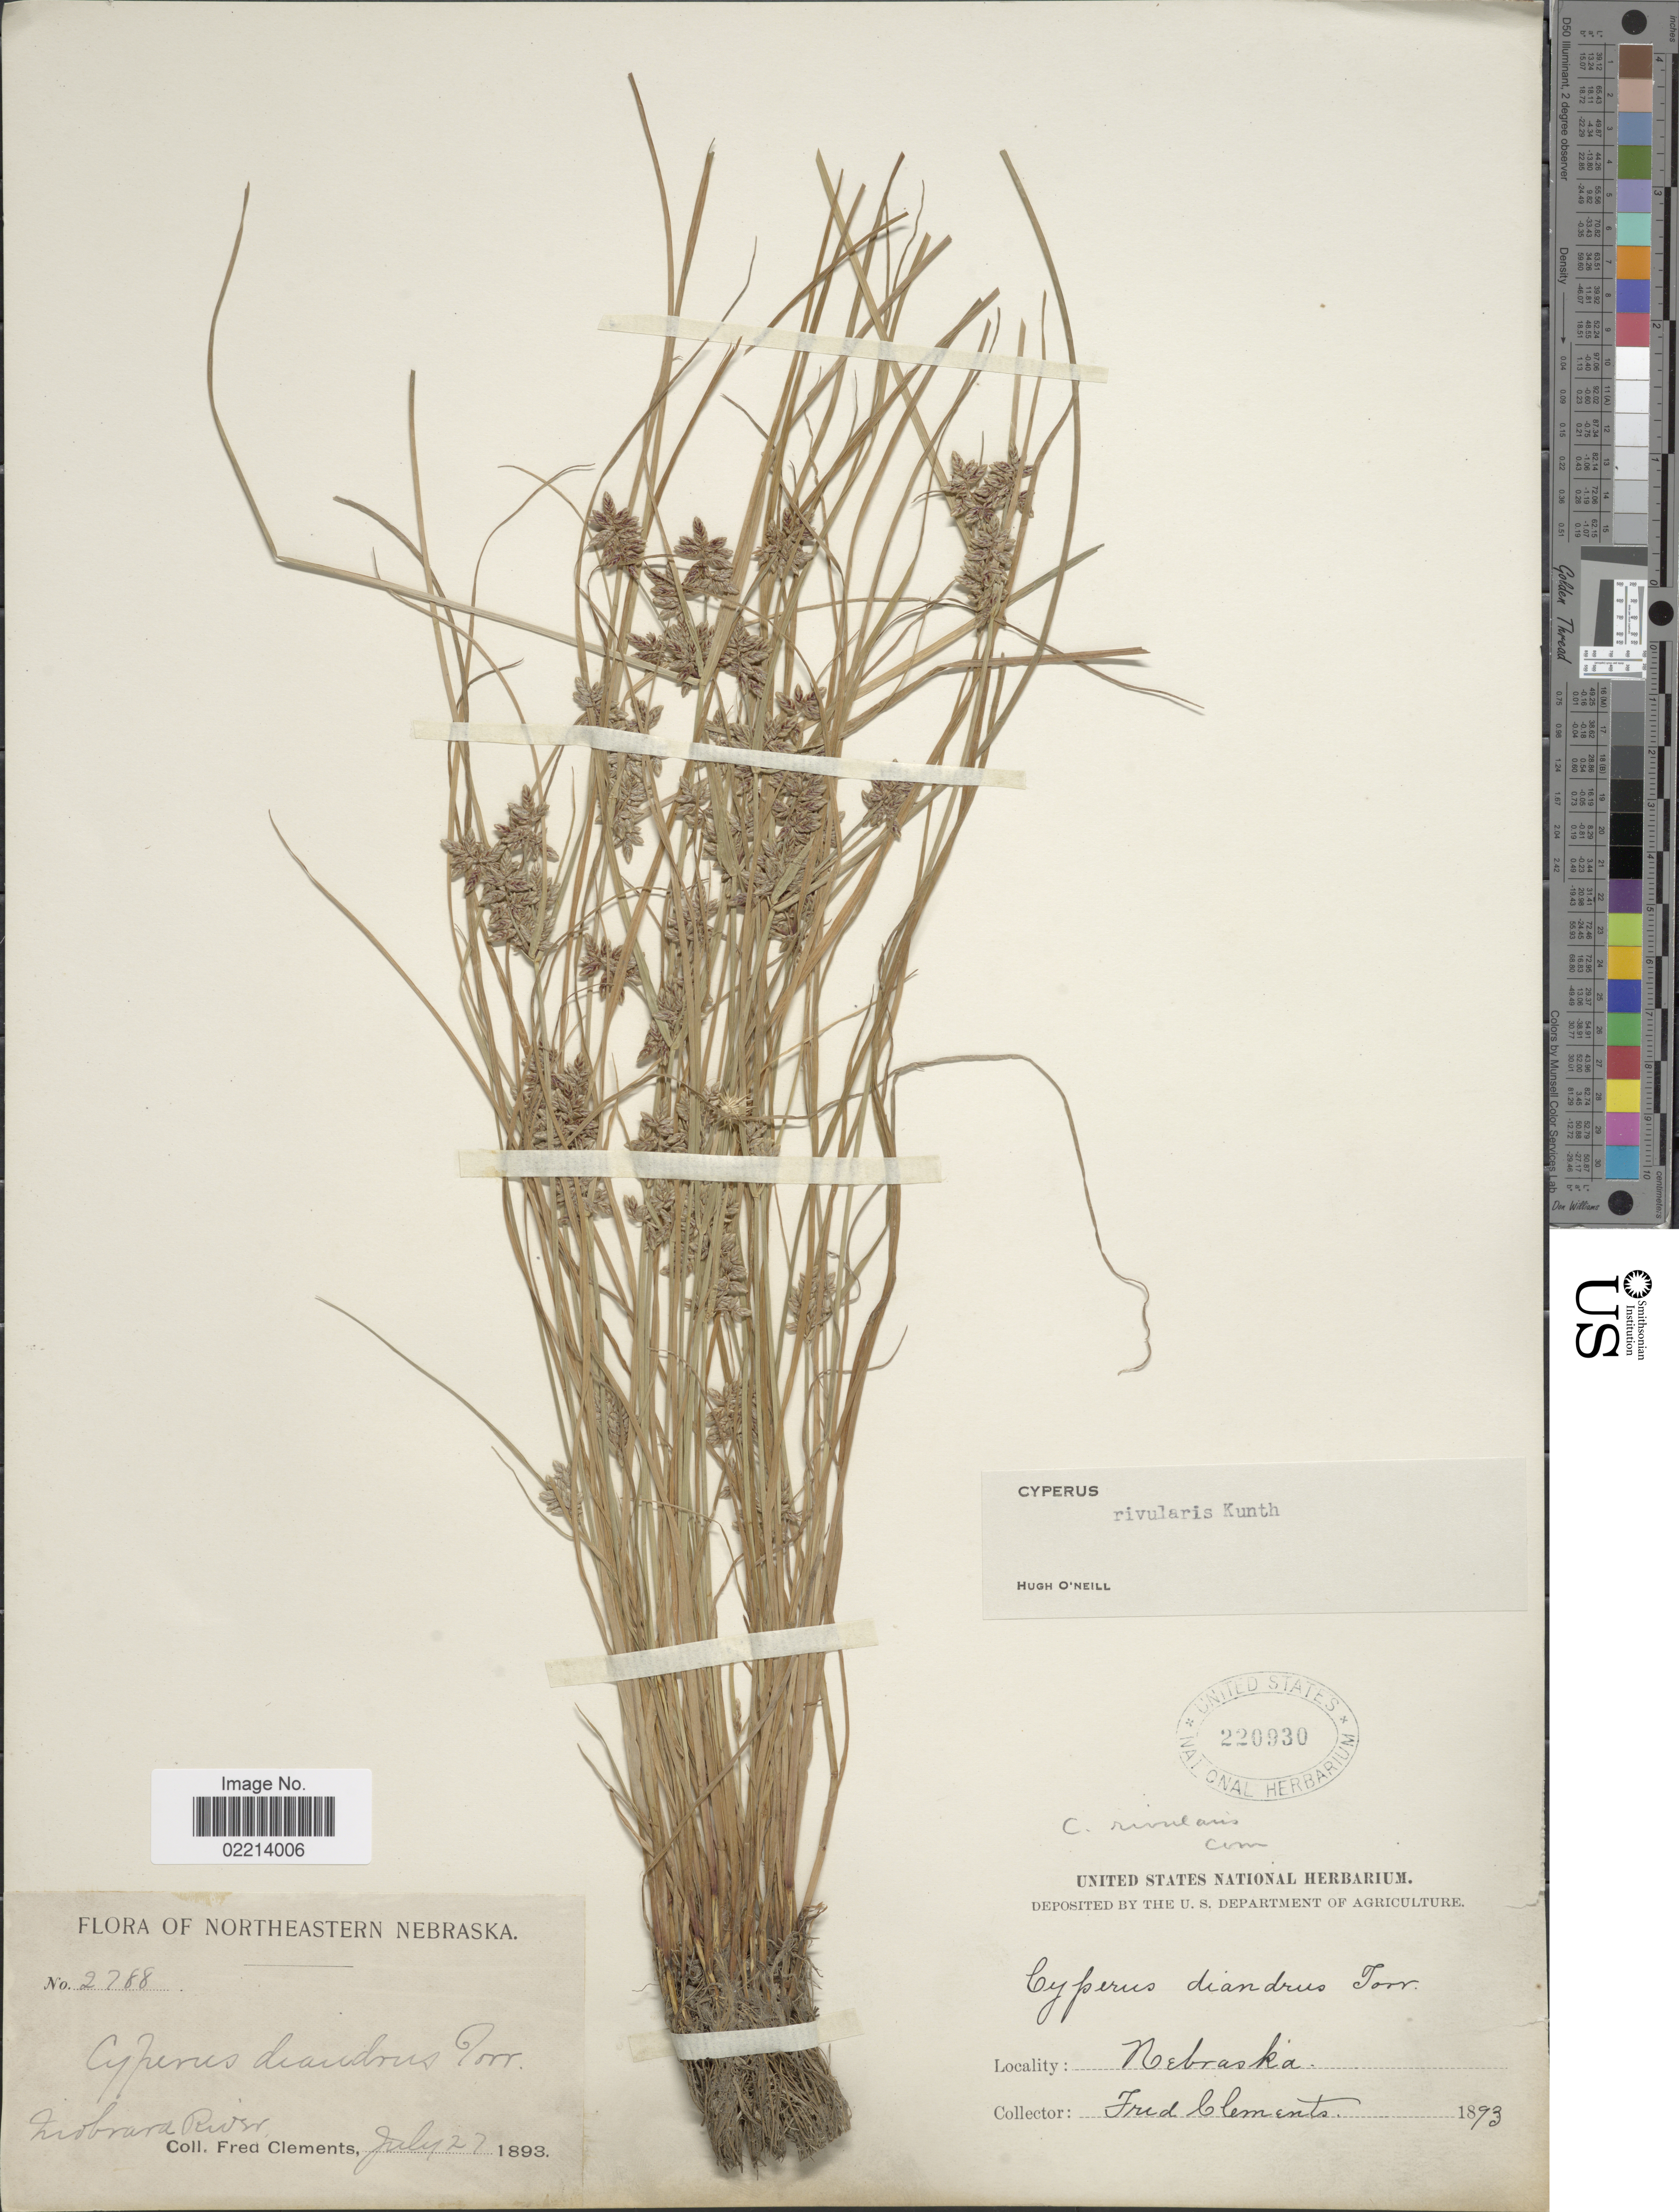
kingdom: Plantae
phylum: Tracheophyta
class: Liliopsida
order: Poales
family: Cyperaceae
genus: Cyperus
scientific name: Cyperus bipartitus Torr.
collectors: F. Clements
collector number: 2788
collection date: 1893-07-27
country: United States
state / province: Nebraska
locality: Northeastern Nebraska. Niobrara River.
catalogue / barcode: US 220930